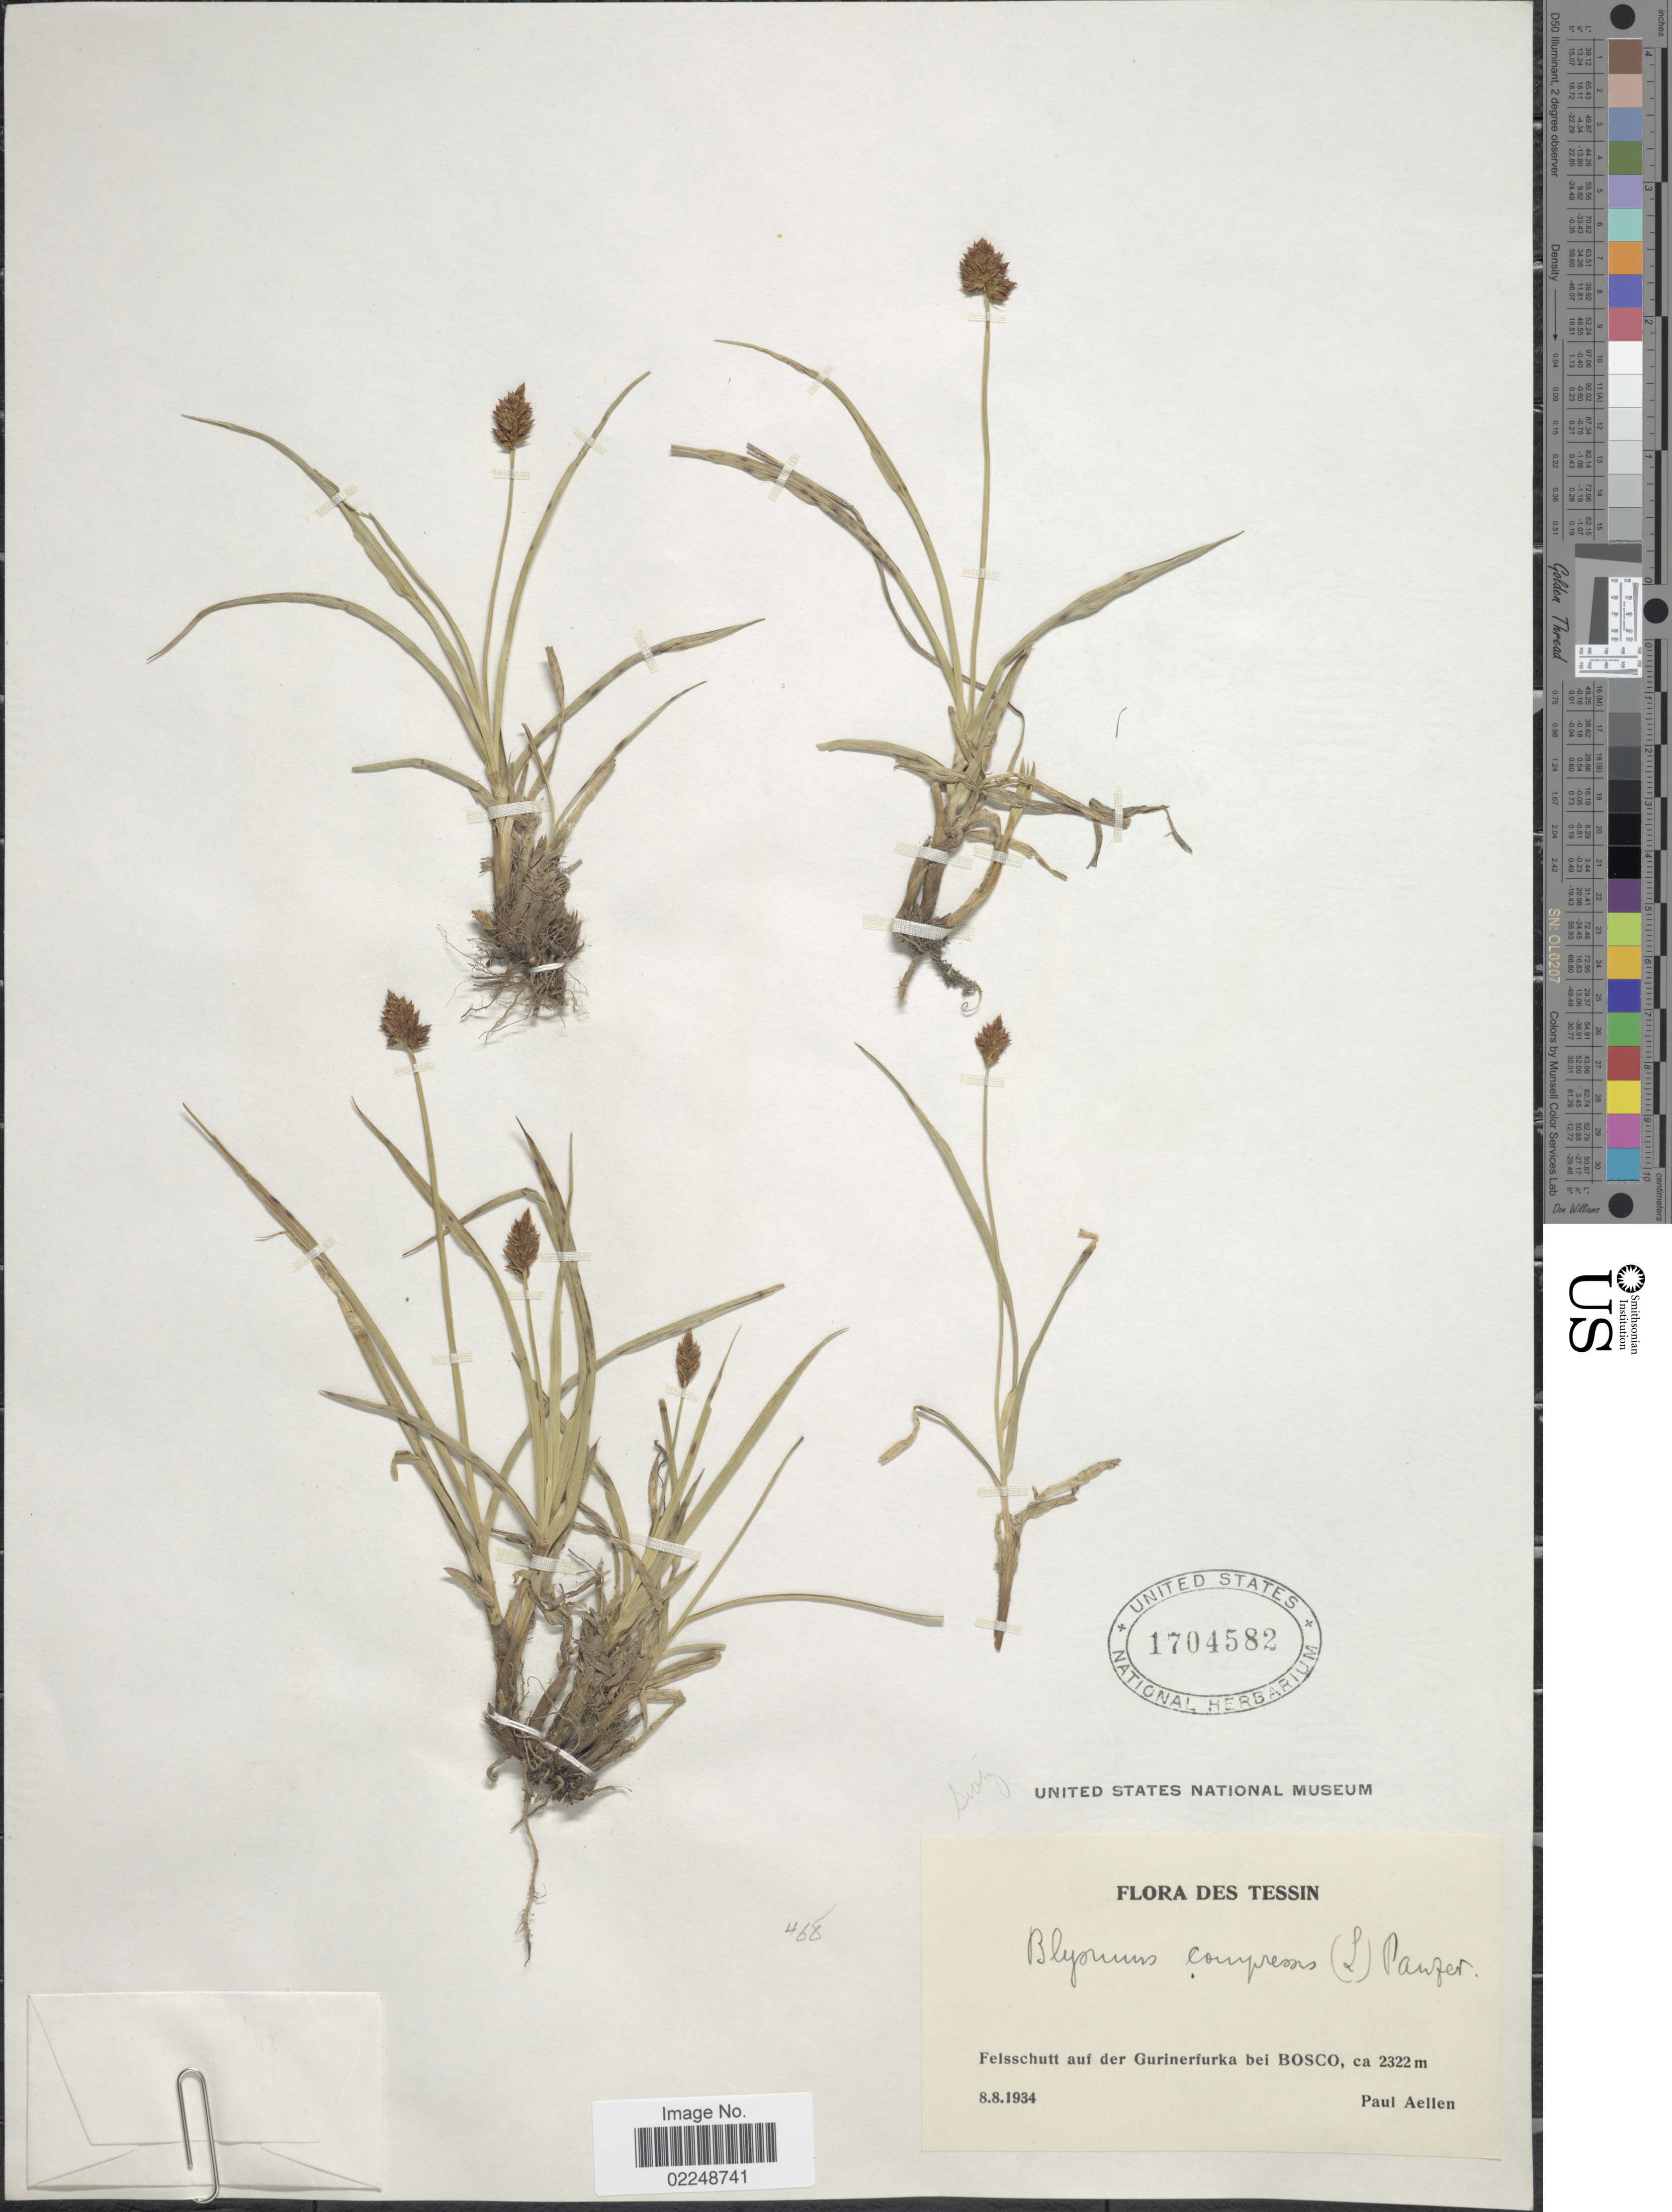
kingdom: Plantae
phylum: Tracheophyta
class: Liliopsida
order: Poales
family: Cyperaceae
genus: Blysmus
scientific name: Blysmus compressus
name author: (L.) Panzer ex Link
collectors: P. Aellen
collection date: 1934-08-08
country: Switzerland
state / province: Ticino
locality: Des Tessin, Feisschutt auf der Gurinerfurka bei Bosco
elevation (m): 2322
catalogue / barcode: US 1704582